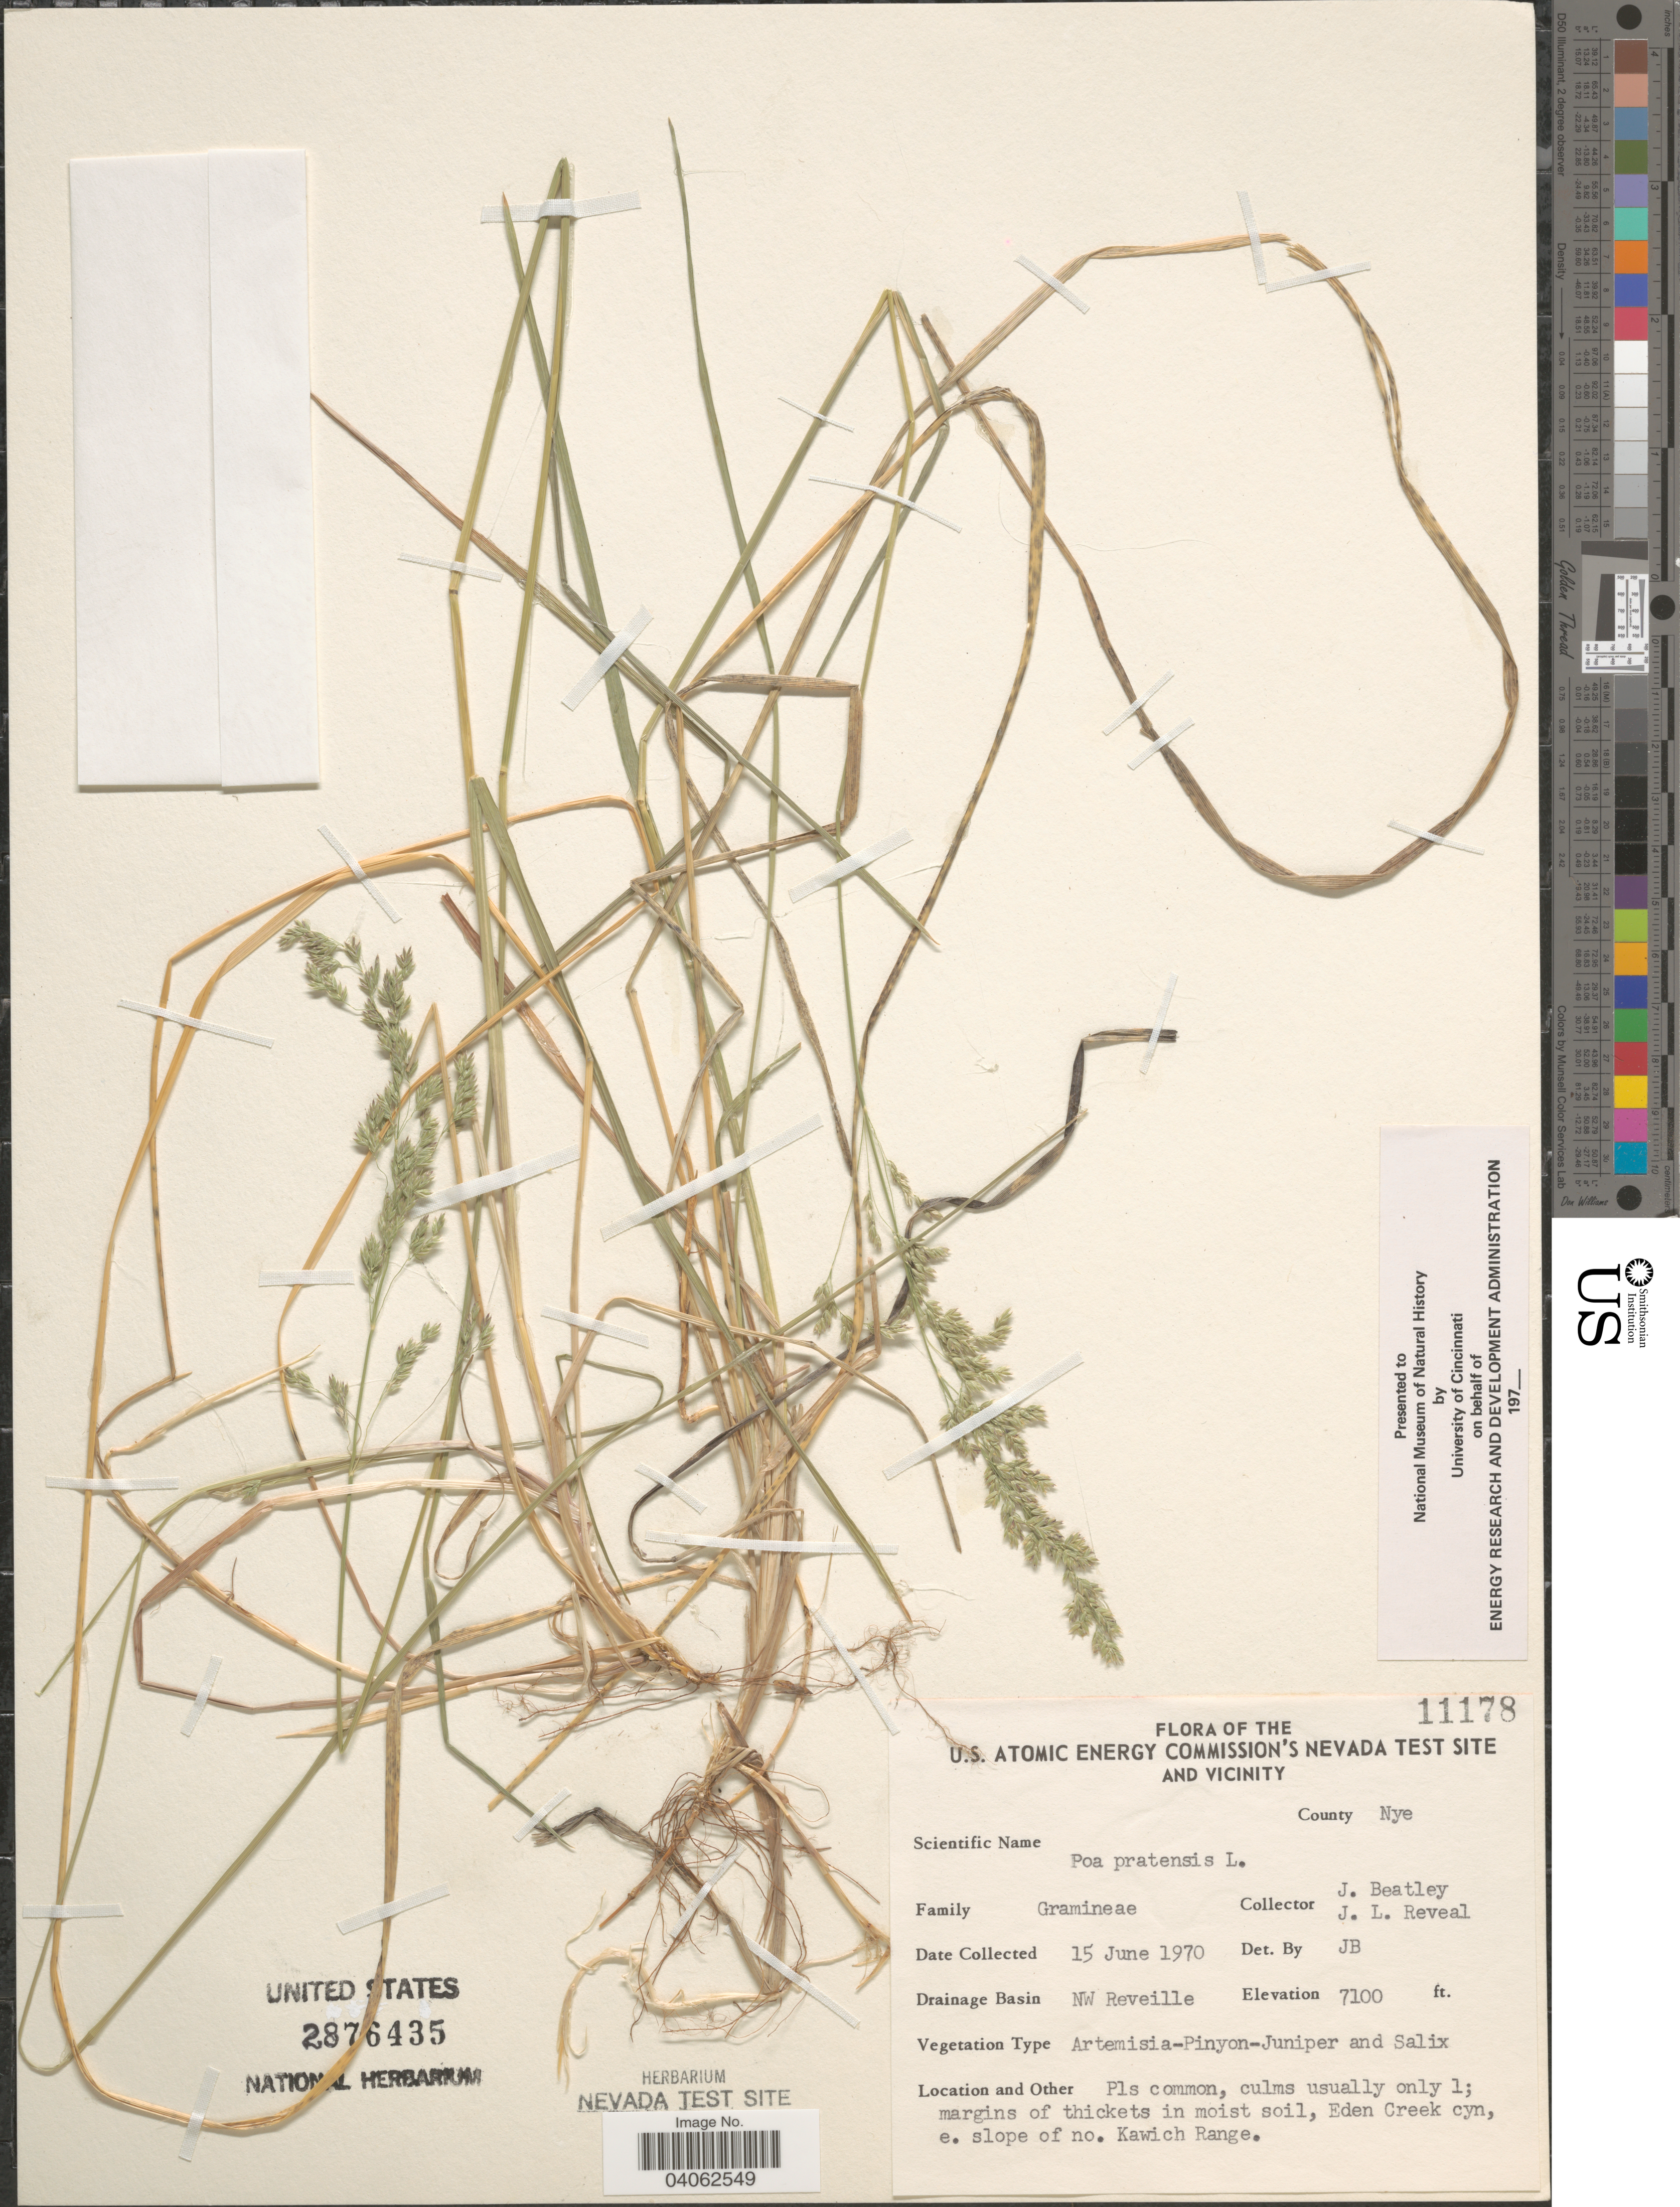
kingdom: Plantae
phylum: Tracheophyta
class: Liliopsida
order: Poales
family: Poaceae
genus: Poa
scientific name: Poa pratensis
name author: L.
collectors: J. C. Beatley & J. L. Reveal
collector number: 11178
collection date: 1970-06-15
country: United States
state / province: Nevada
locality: U.S. Atomic Energy Commission's Nevada Test Site and Vicinity. County Nye. Drainage Basin NW Reveille. Eden Creek cyn, e. slope of no. Kawich Range.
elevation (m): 2164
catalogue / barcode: US 2876435